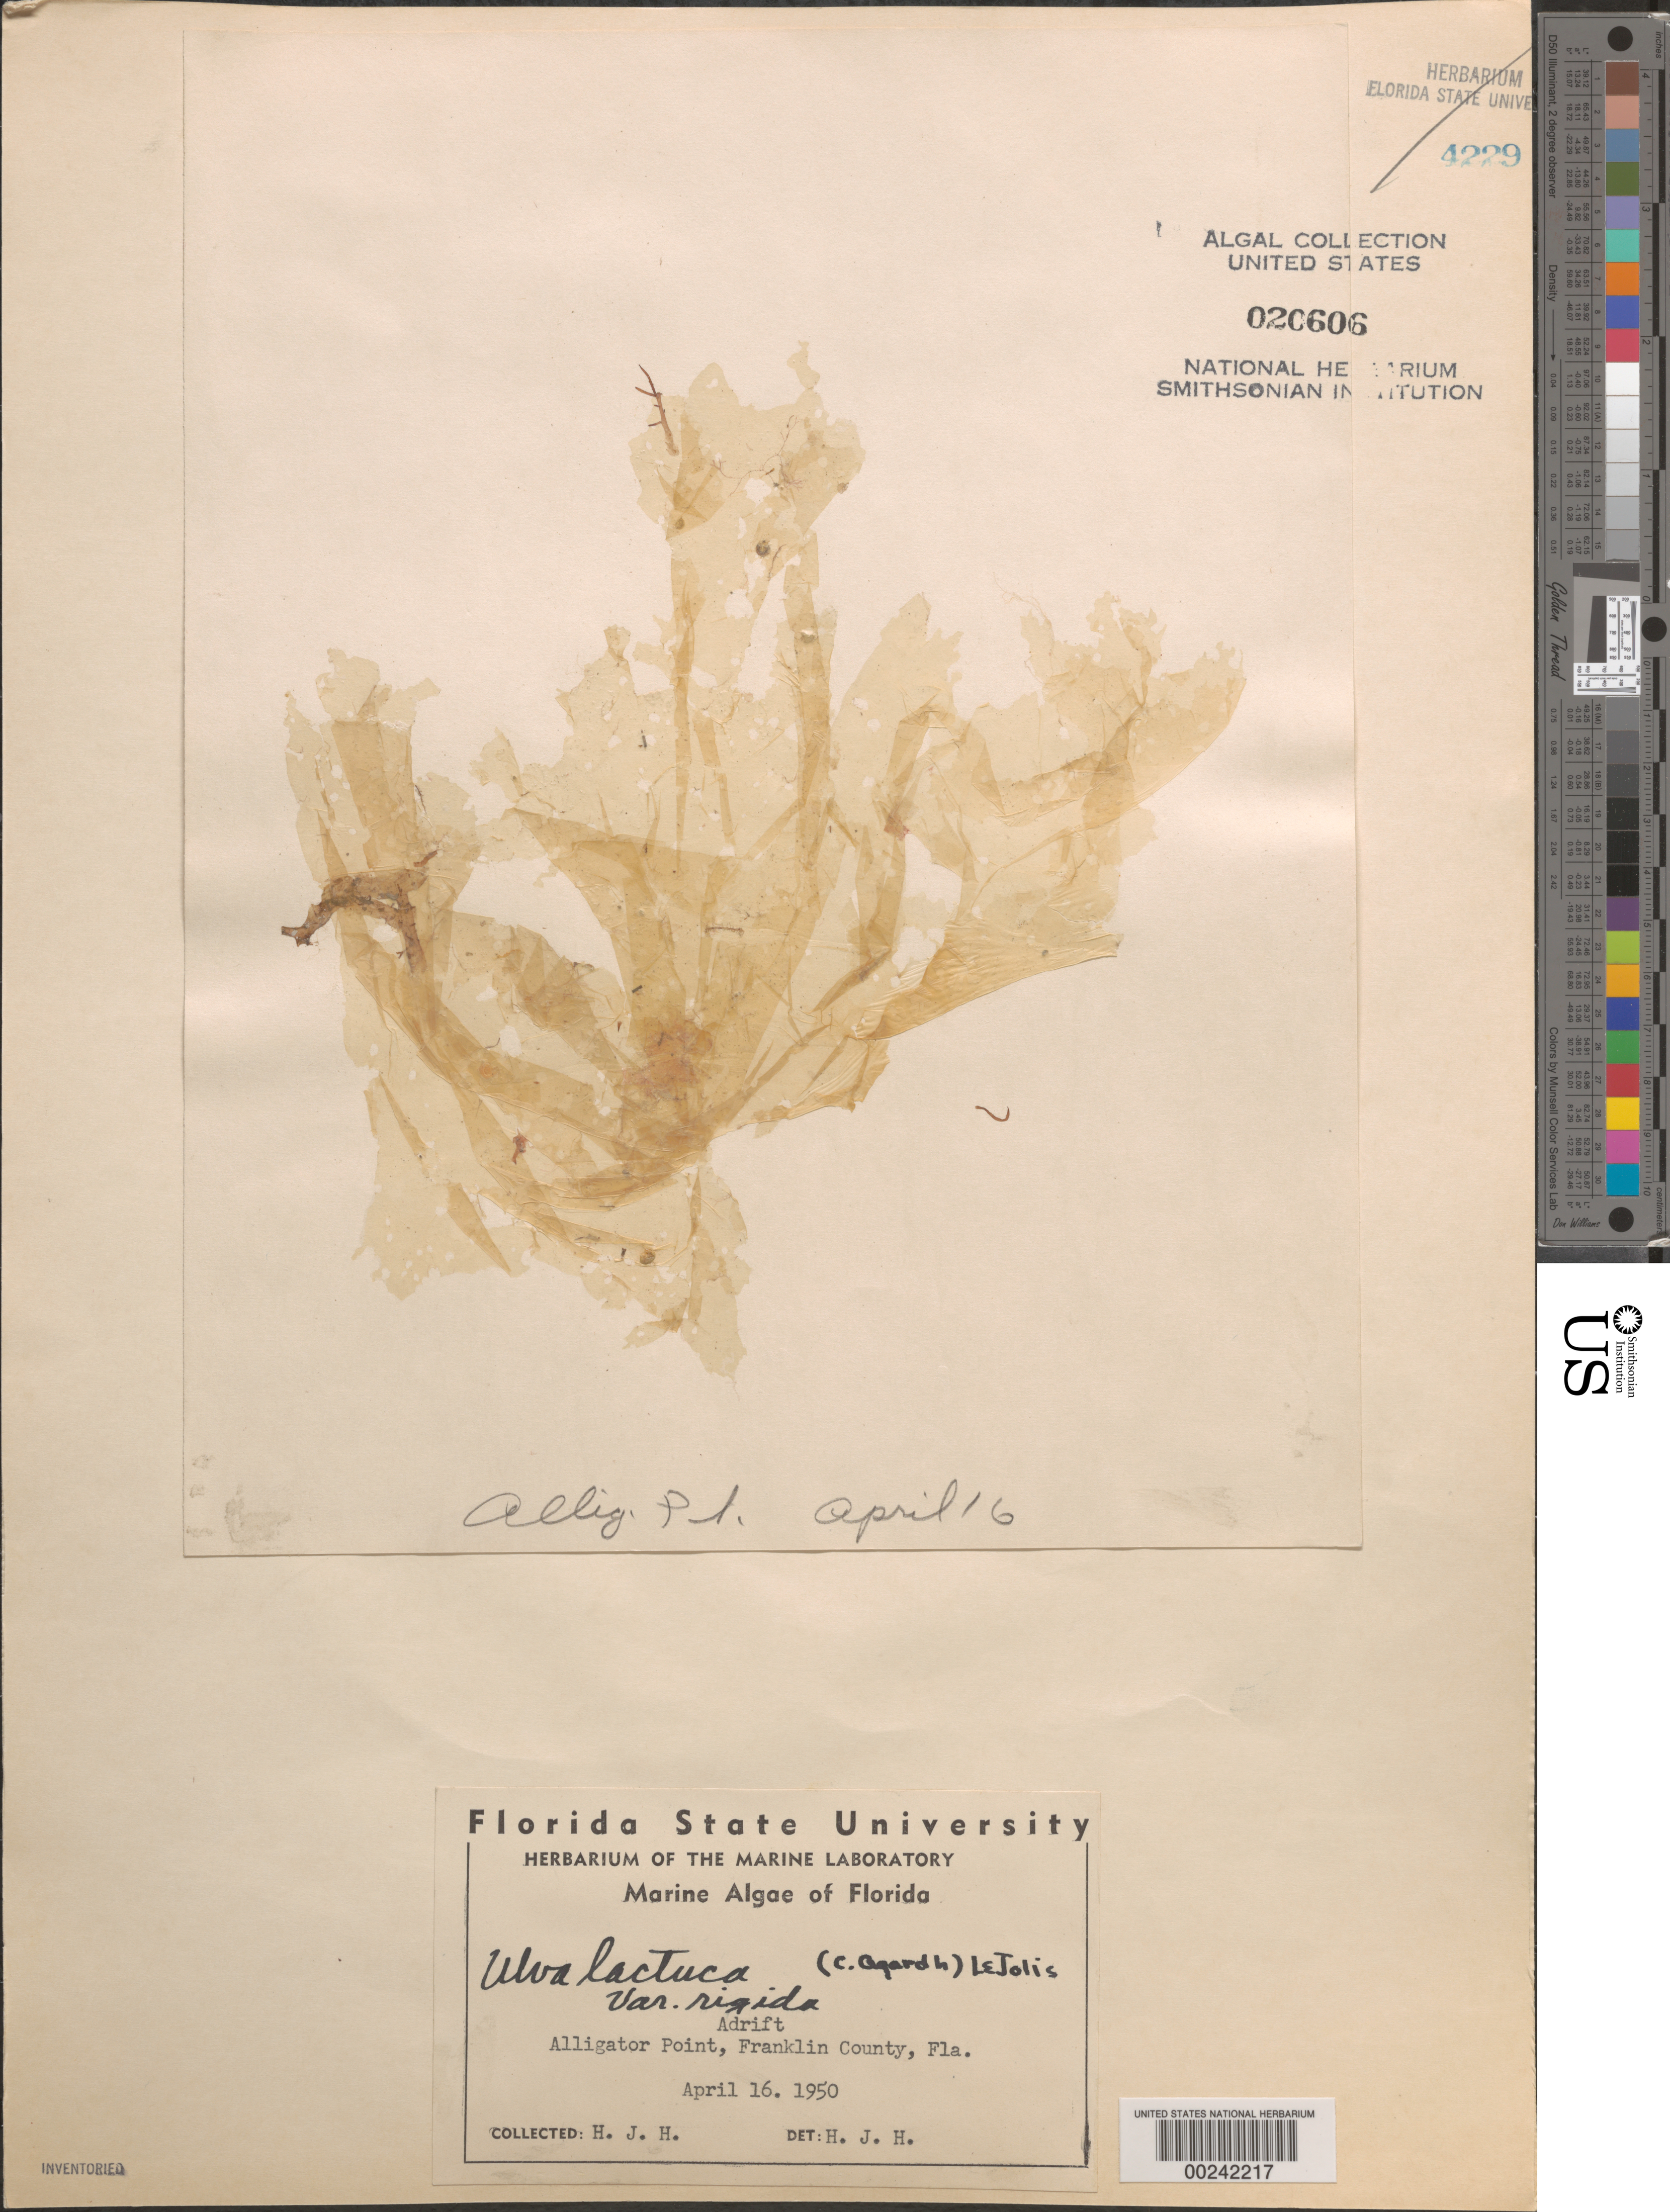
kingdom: Plantae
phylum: Chlorophyta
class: Ulvophyceae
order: Ulvales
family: Ulvaceae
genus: Ulva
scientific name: Ulva lactuca var. rigida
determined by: Humm, Harold J.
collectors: H. J. Humm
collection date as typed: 16 Apr 1950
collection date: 1950-04-16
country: United States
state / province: Florida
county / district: Franklin County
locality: Alligator Point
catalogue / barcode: US 20606